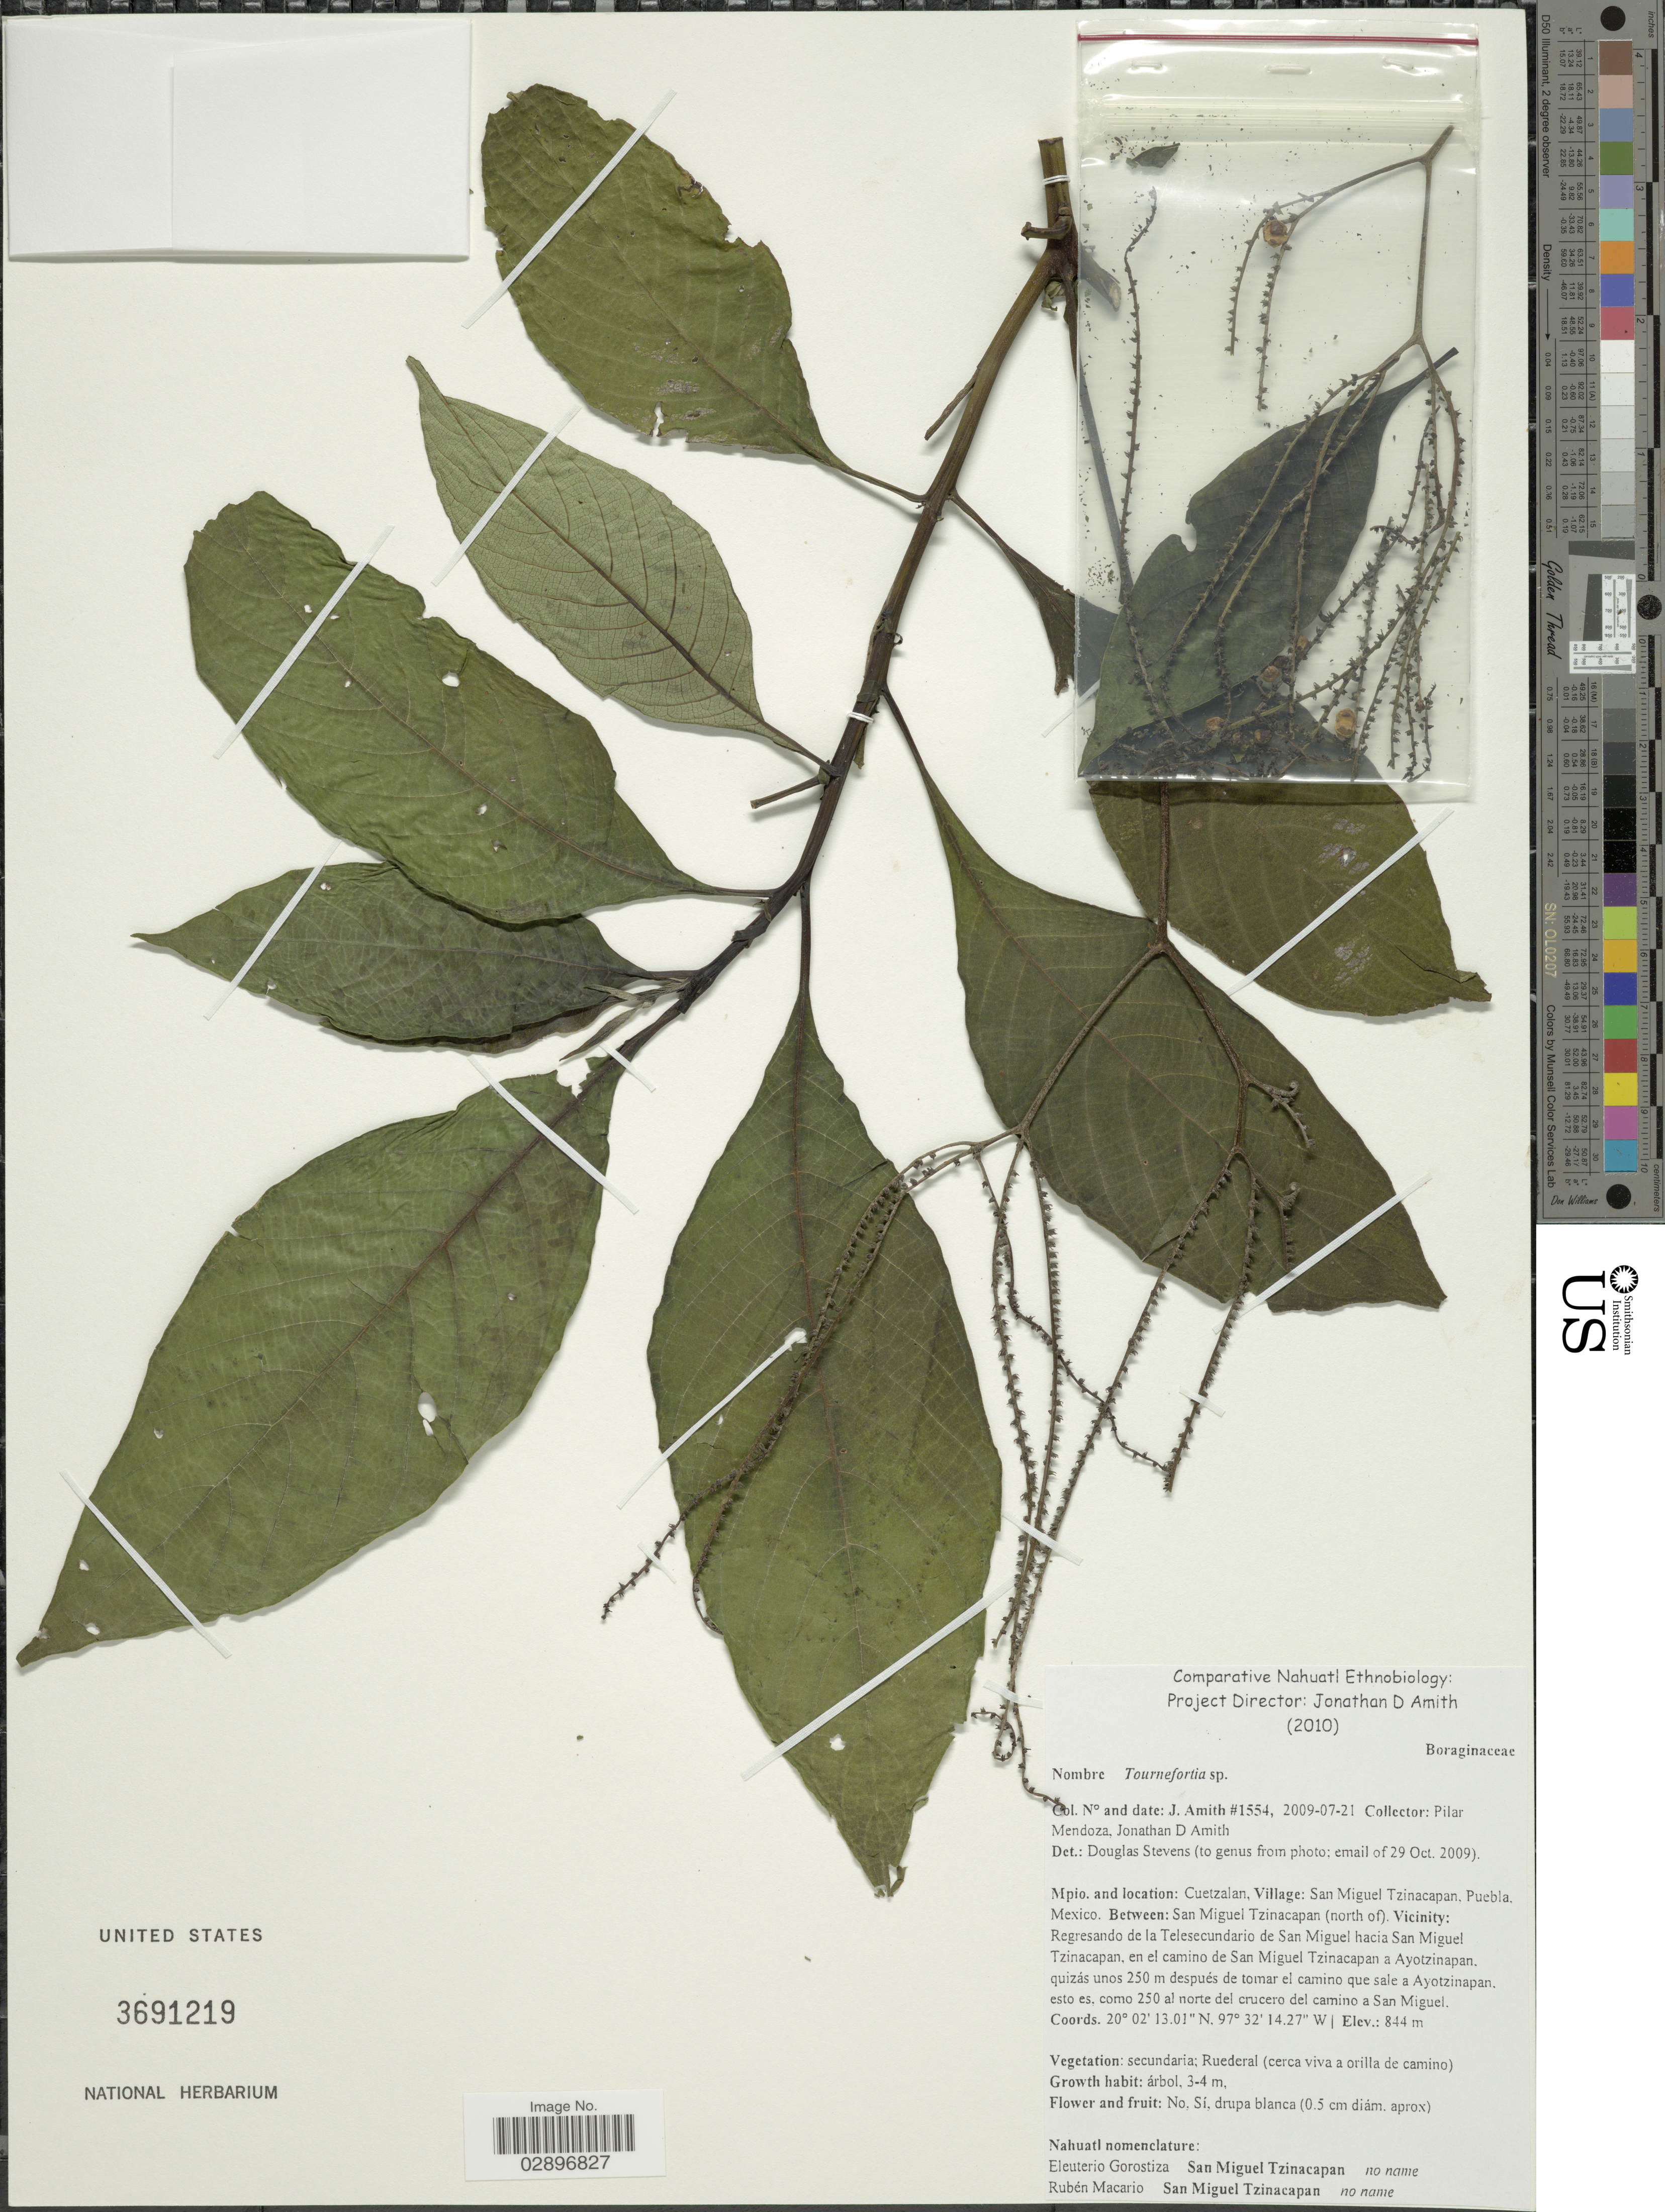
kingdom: Plantae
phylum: Tracheophyta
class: Magnoliopsida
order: Boraginales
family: Heliotropiaceae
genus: Tournefortia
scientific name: Tournefortia sp.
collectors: J. D. Amith & P. Mendoza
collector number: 1554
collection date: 2009-07-21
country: Mexico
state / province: Puebla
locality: Mpio. and location: Cuetzalan, Village: San Miguel Tzinacapan. Between: San Miguel Tzinacapan (north of). Vicinity: Regresando de la Telesecundario de San Miguel hacia San Miguel Tzinacapan, en el camino de San Miguel Tzinacapan a Ayotzinapan. quizás unos 250 m después de tomar el camino que sale a Ayotzinapan, esto es, como 250 al norte del crucero del camino a San Miguel.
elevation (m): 844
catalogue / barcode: US 3691219